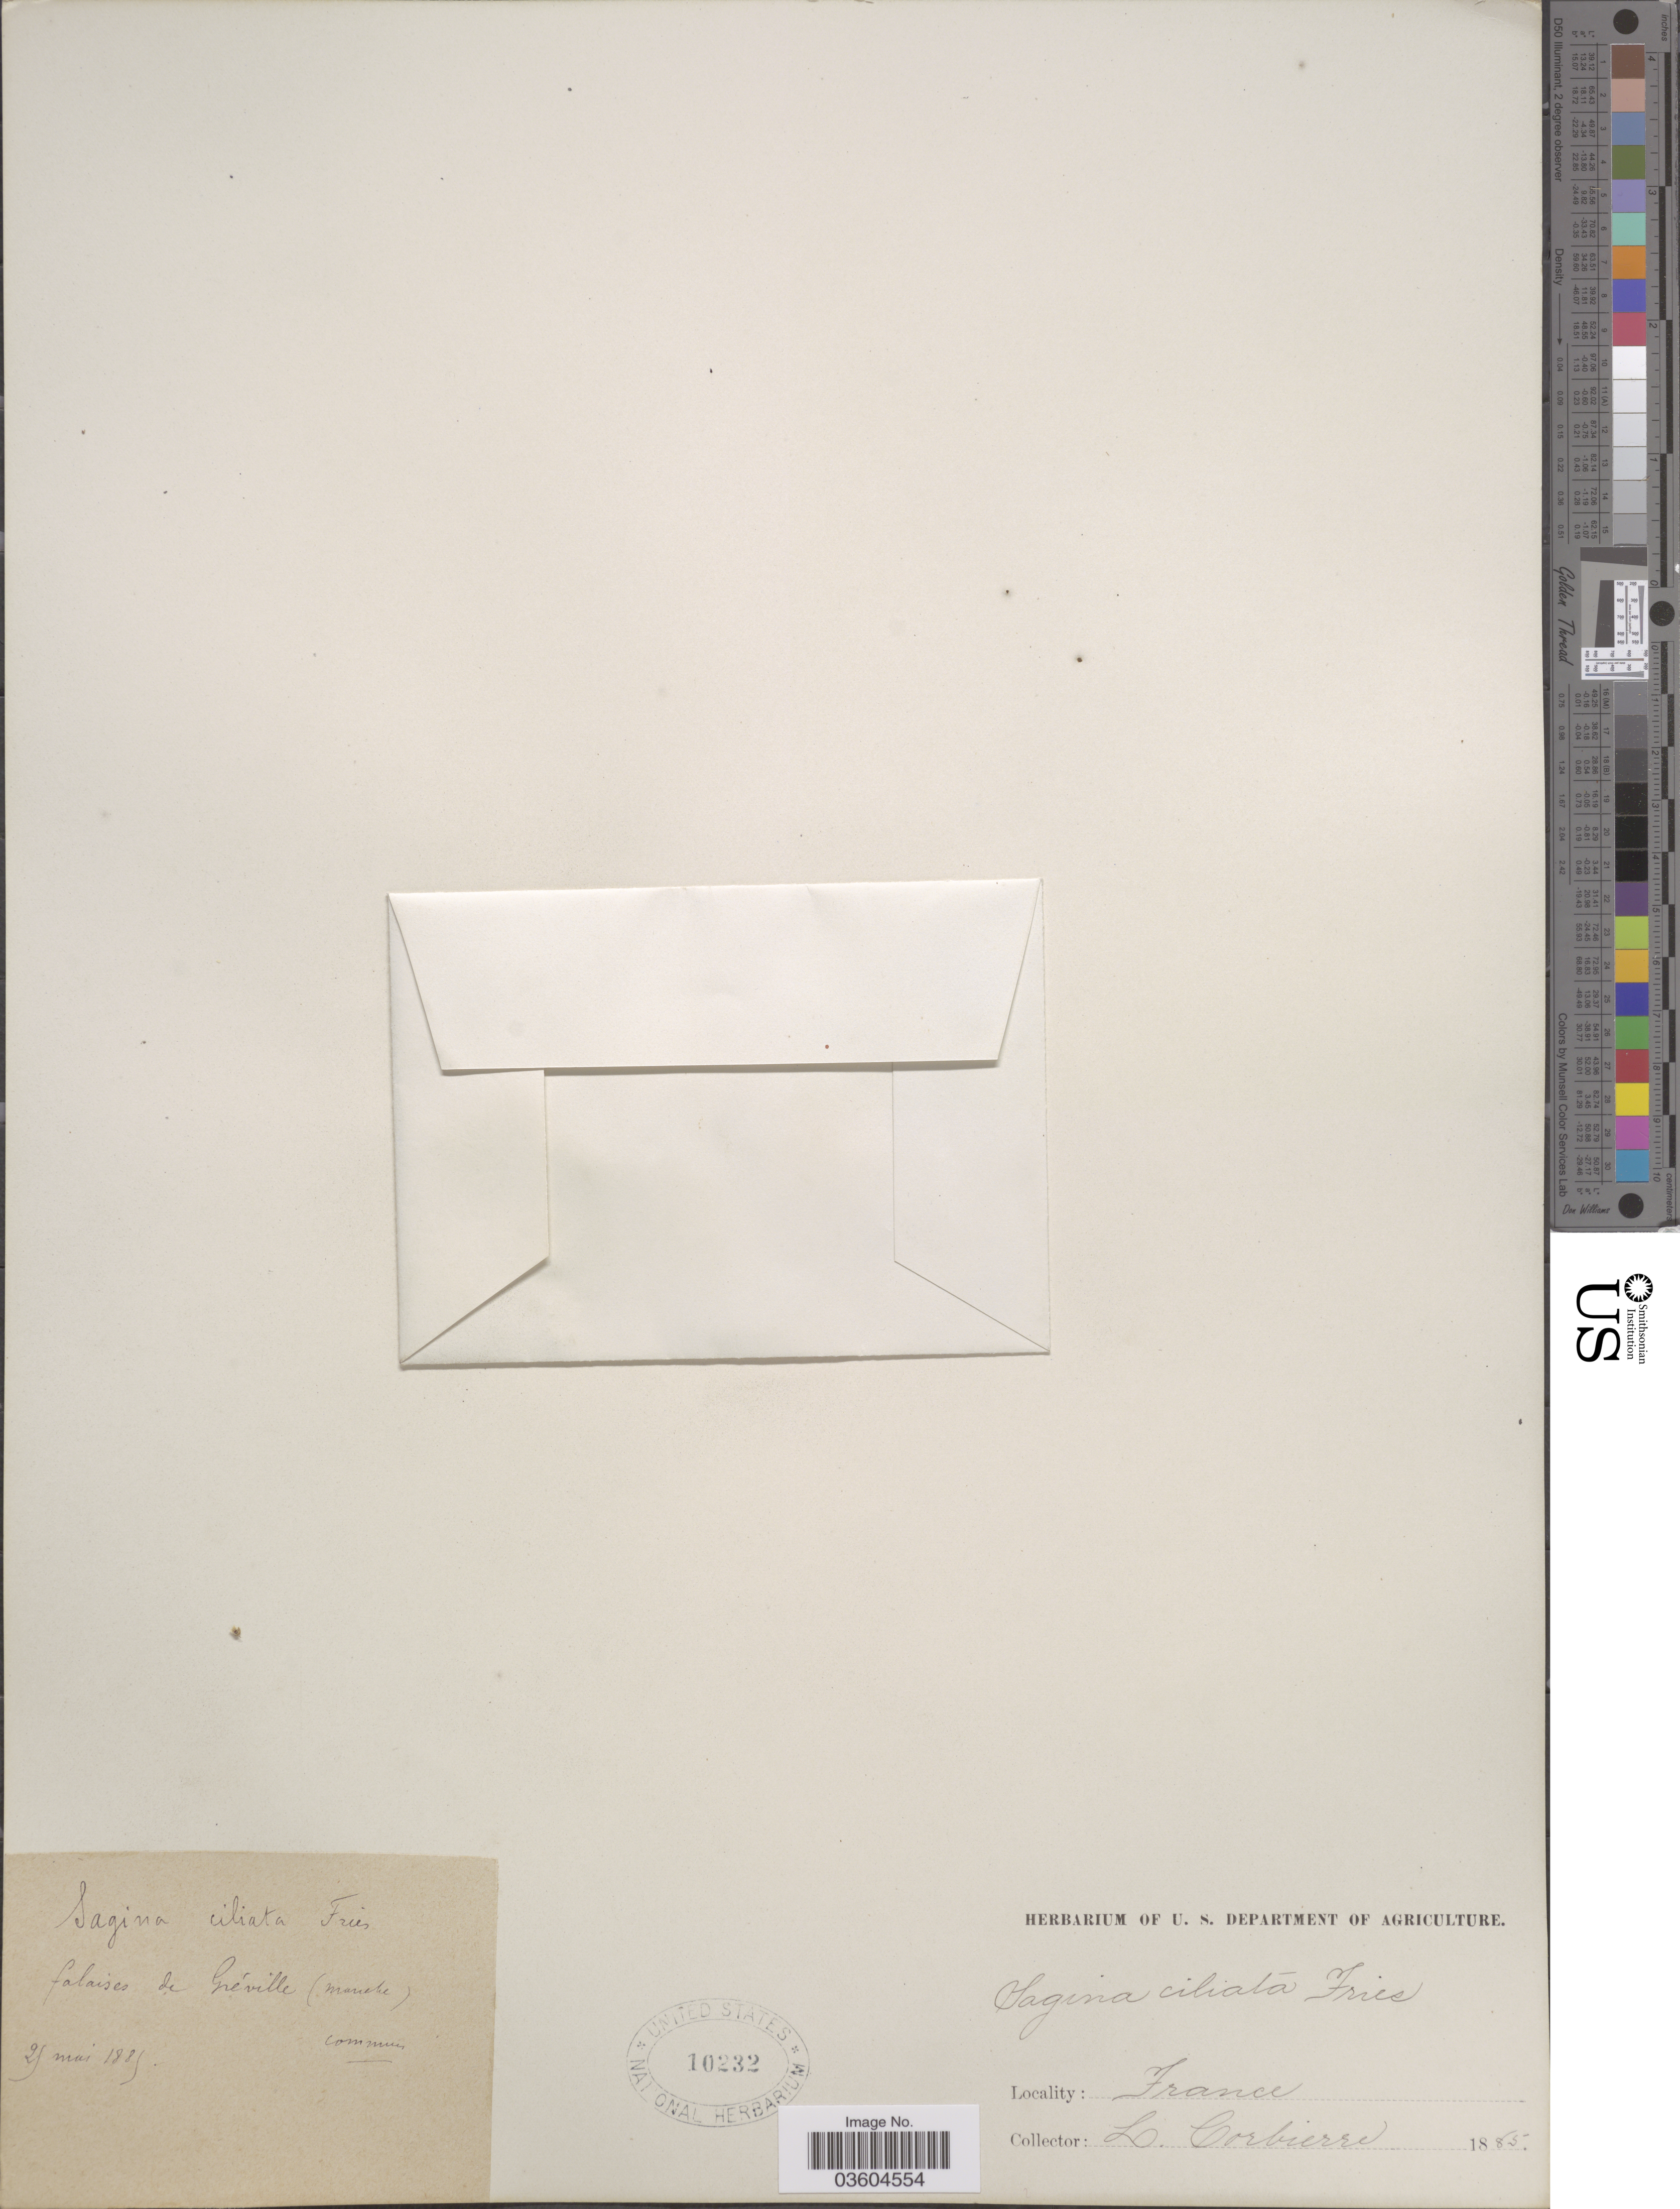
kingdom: Plantae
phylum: Tracheophyta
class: Magnoliopsida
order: Caryophyllales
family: Caryophyllaceae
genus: Sagina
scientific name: Sagina ciliata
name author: Fr. a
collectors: L. Corbière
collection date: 1885-05-25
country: France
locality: Falaises de Gréville (manche).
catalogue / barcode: US 10232